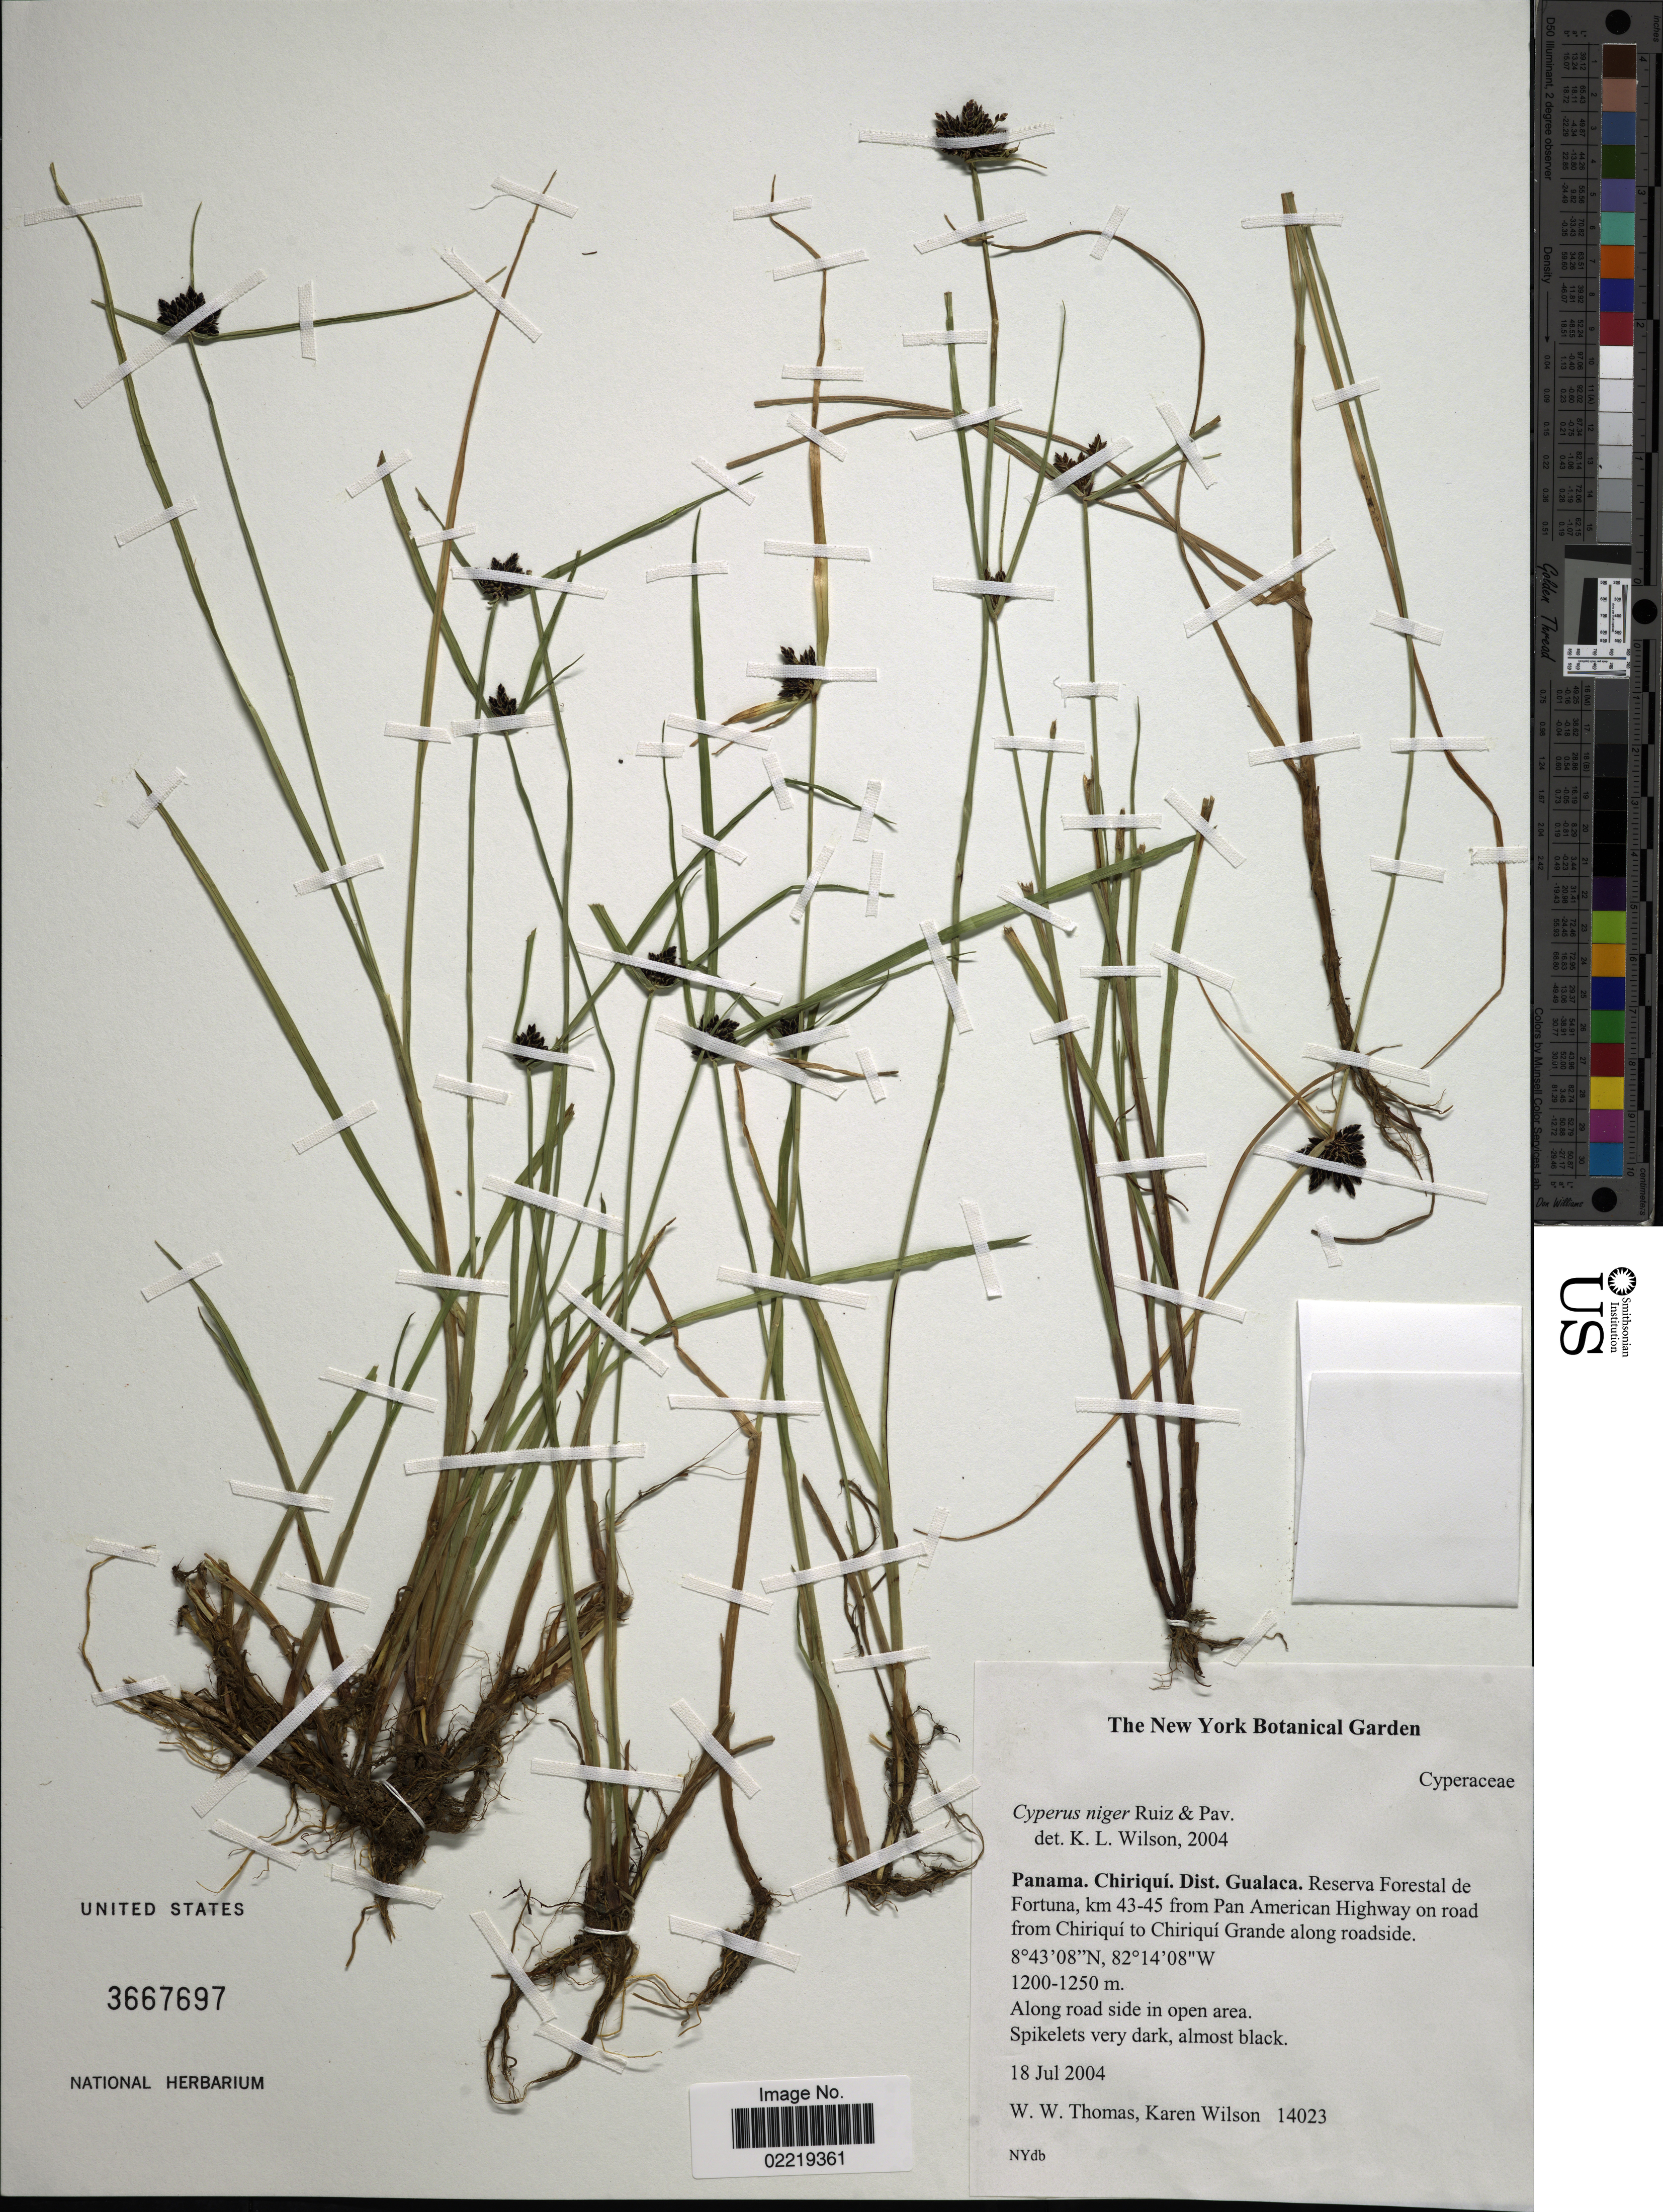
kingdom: Plantae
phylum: Tracheophyta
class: Liliopsida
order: Poales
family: Cyperaceae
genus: Cyperus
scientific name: Cyperus niger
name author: Ruiz & Pav.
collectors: W. W. Thomas & K. L. Wilson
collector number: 14023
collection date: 2004-07-18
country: Panama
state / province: Chiriqui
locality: Panama, Chiriqui, Dist. Gualca, Reserva Forestal de Fortuna, km 43-45 from Pan American HIghway on road from Chiriqui to Chiriqui Grande along roadside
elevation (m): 1200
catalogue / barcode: US 3667697